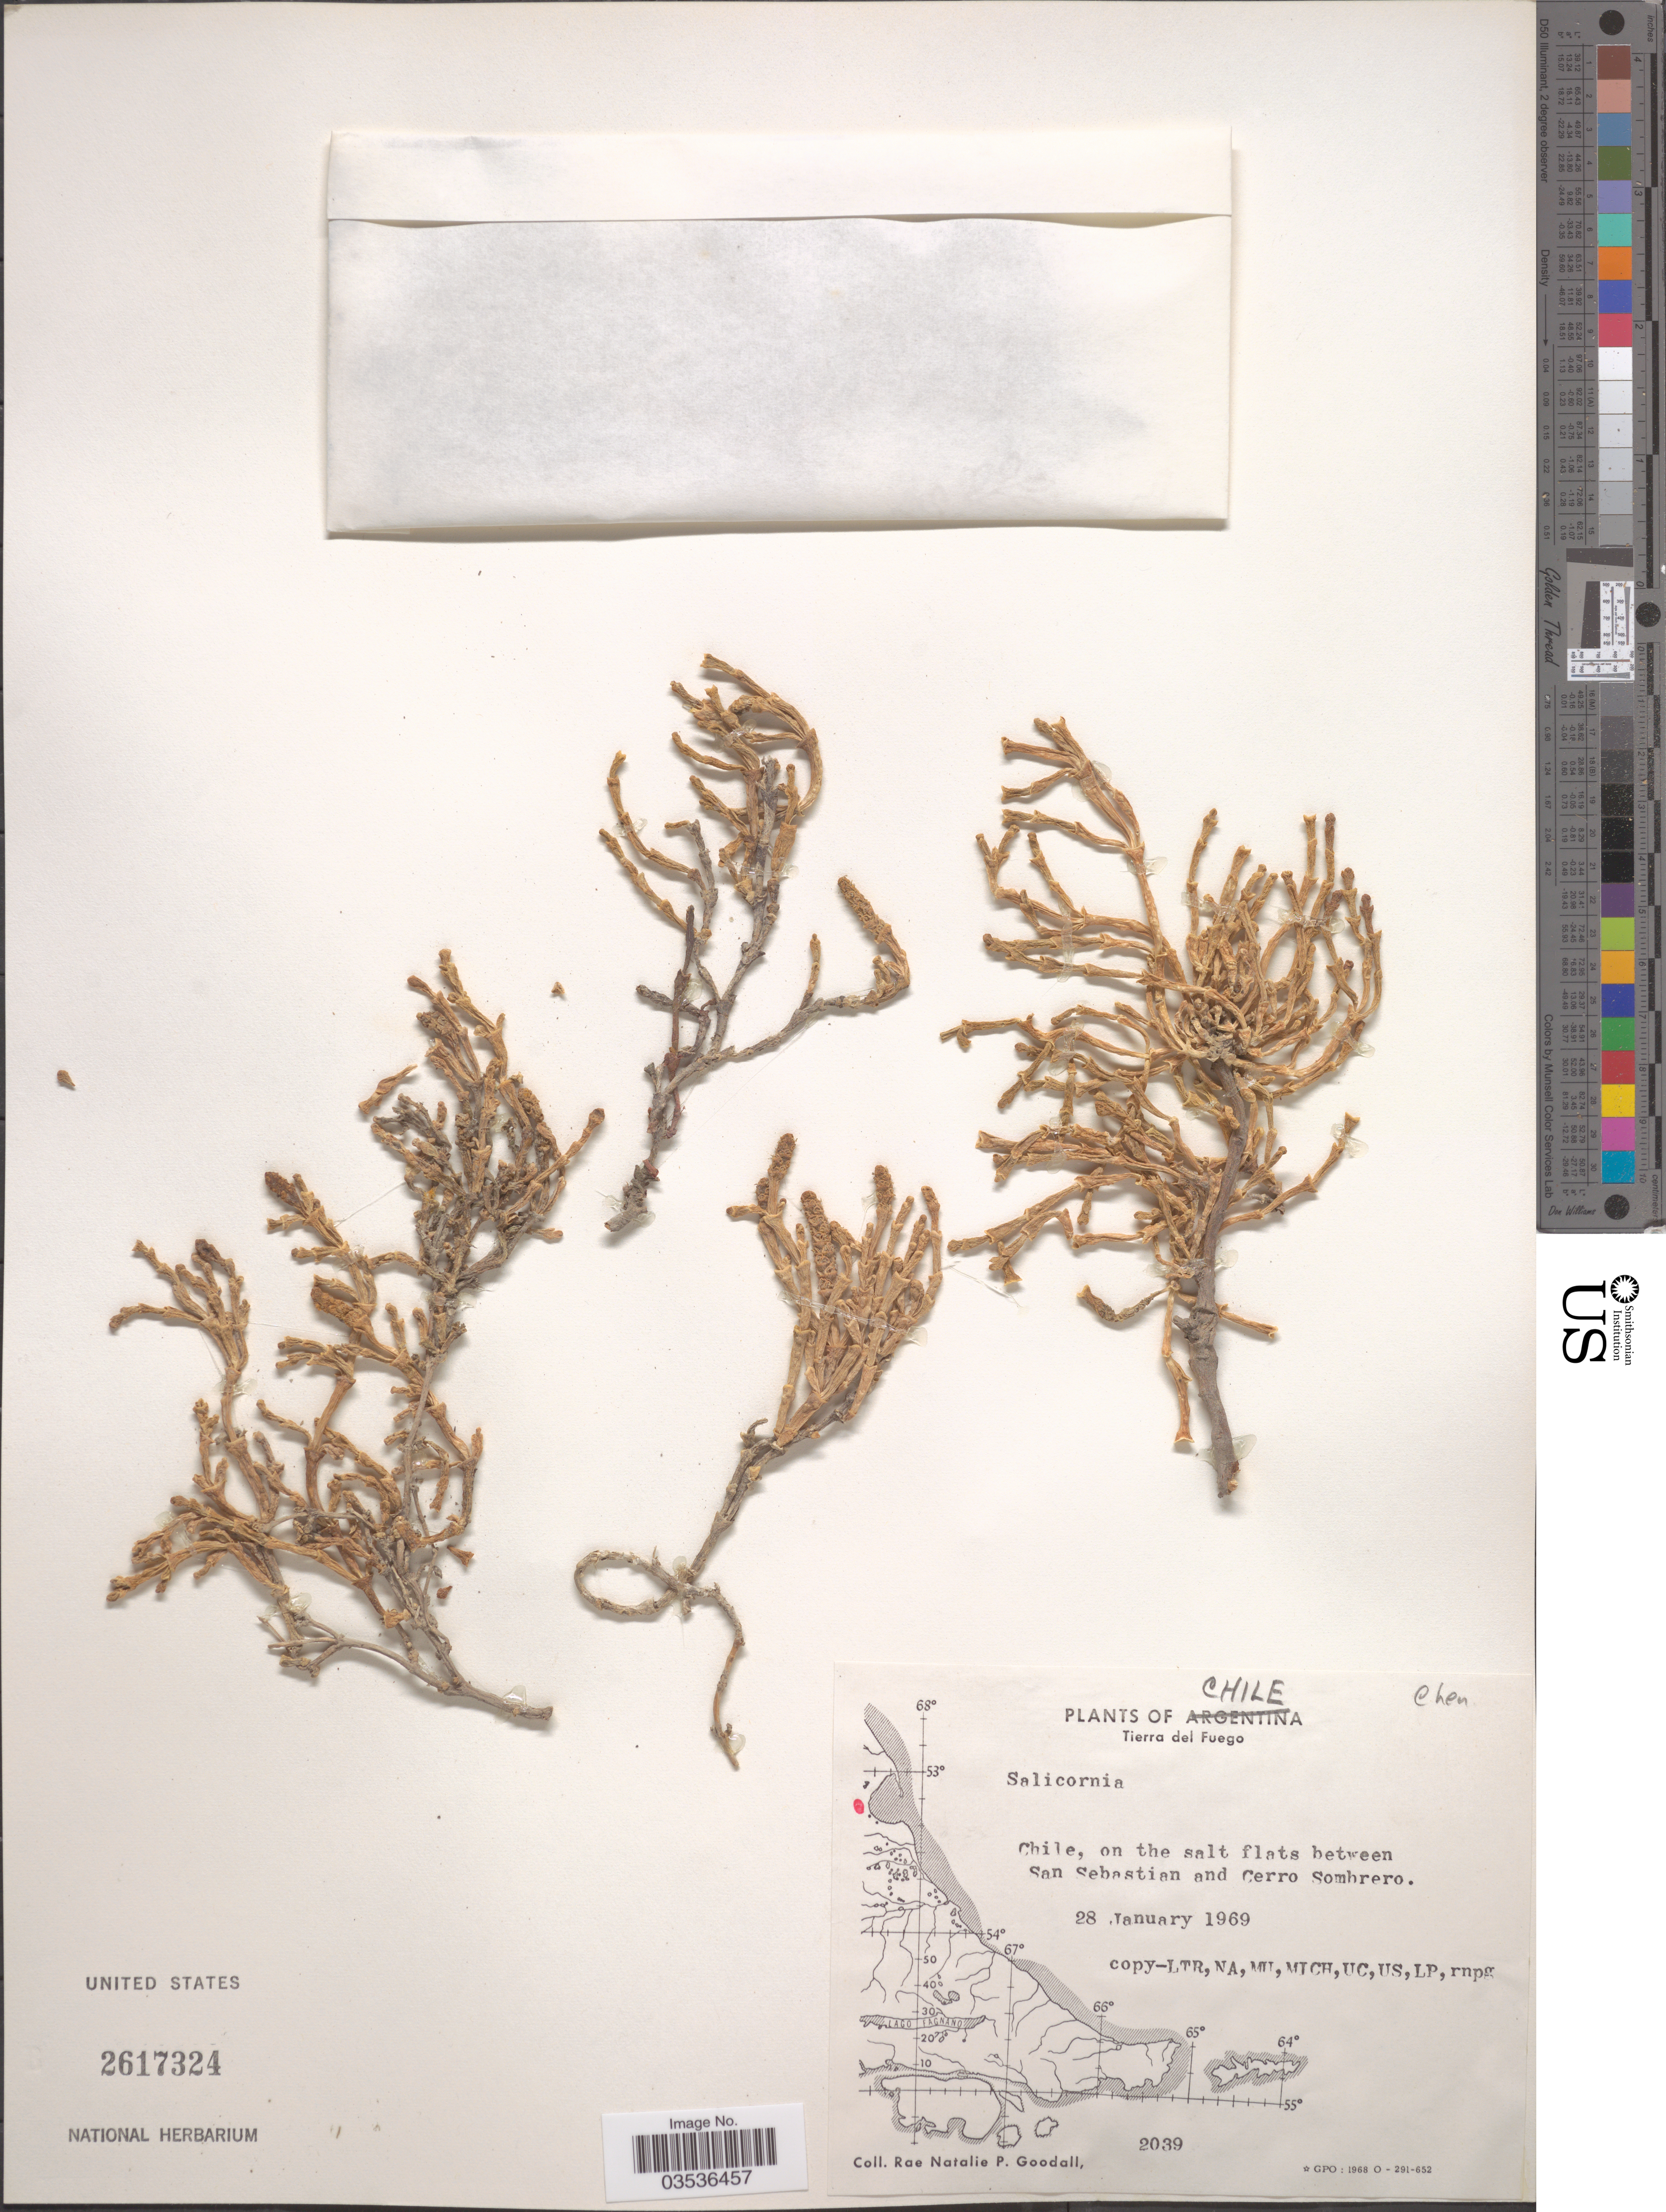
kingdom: Plantae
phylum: Tracheophyta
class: Magnoliopsida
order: Caryophyllales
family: Amaranthaceae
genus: Salicornia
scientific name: Salicornia sp.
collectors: R. Goodall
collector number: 2039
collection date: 1969-01-28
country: Chile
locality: Tierra del Fuego. On the salt flats between San Sebastian and Cerro Sombrero.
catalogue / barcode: US 2617324